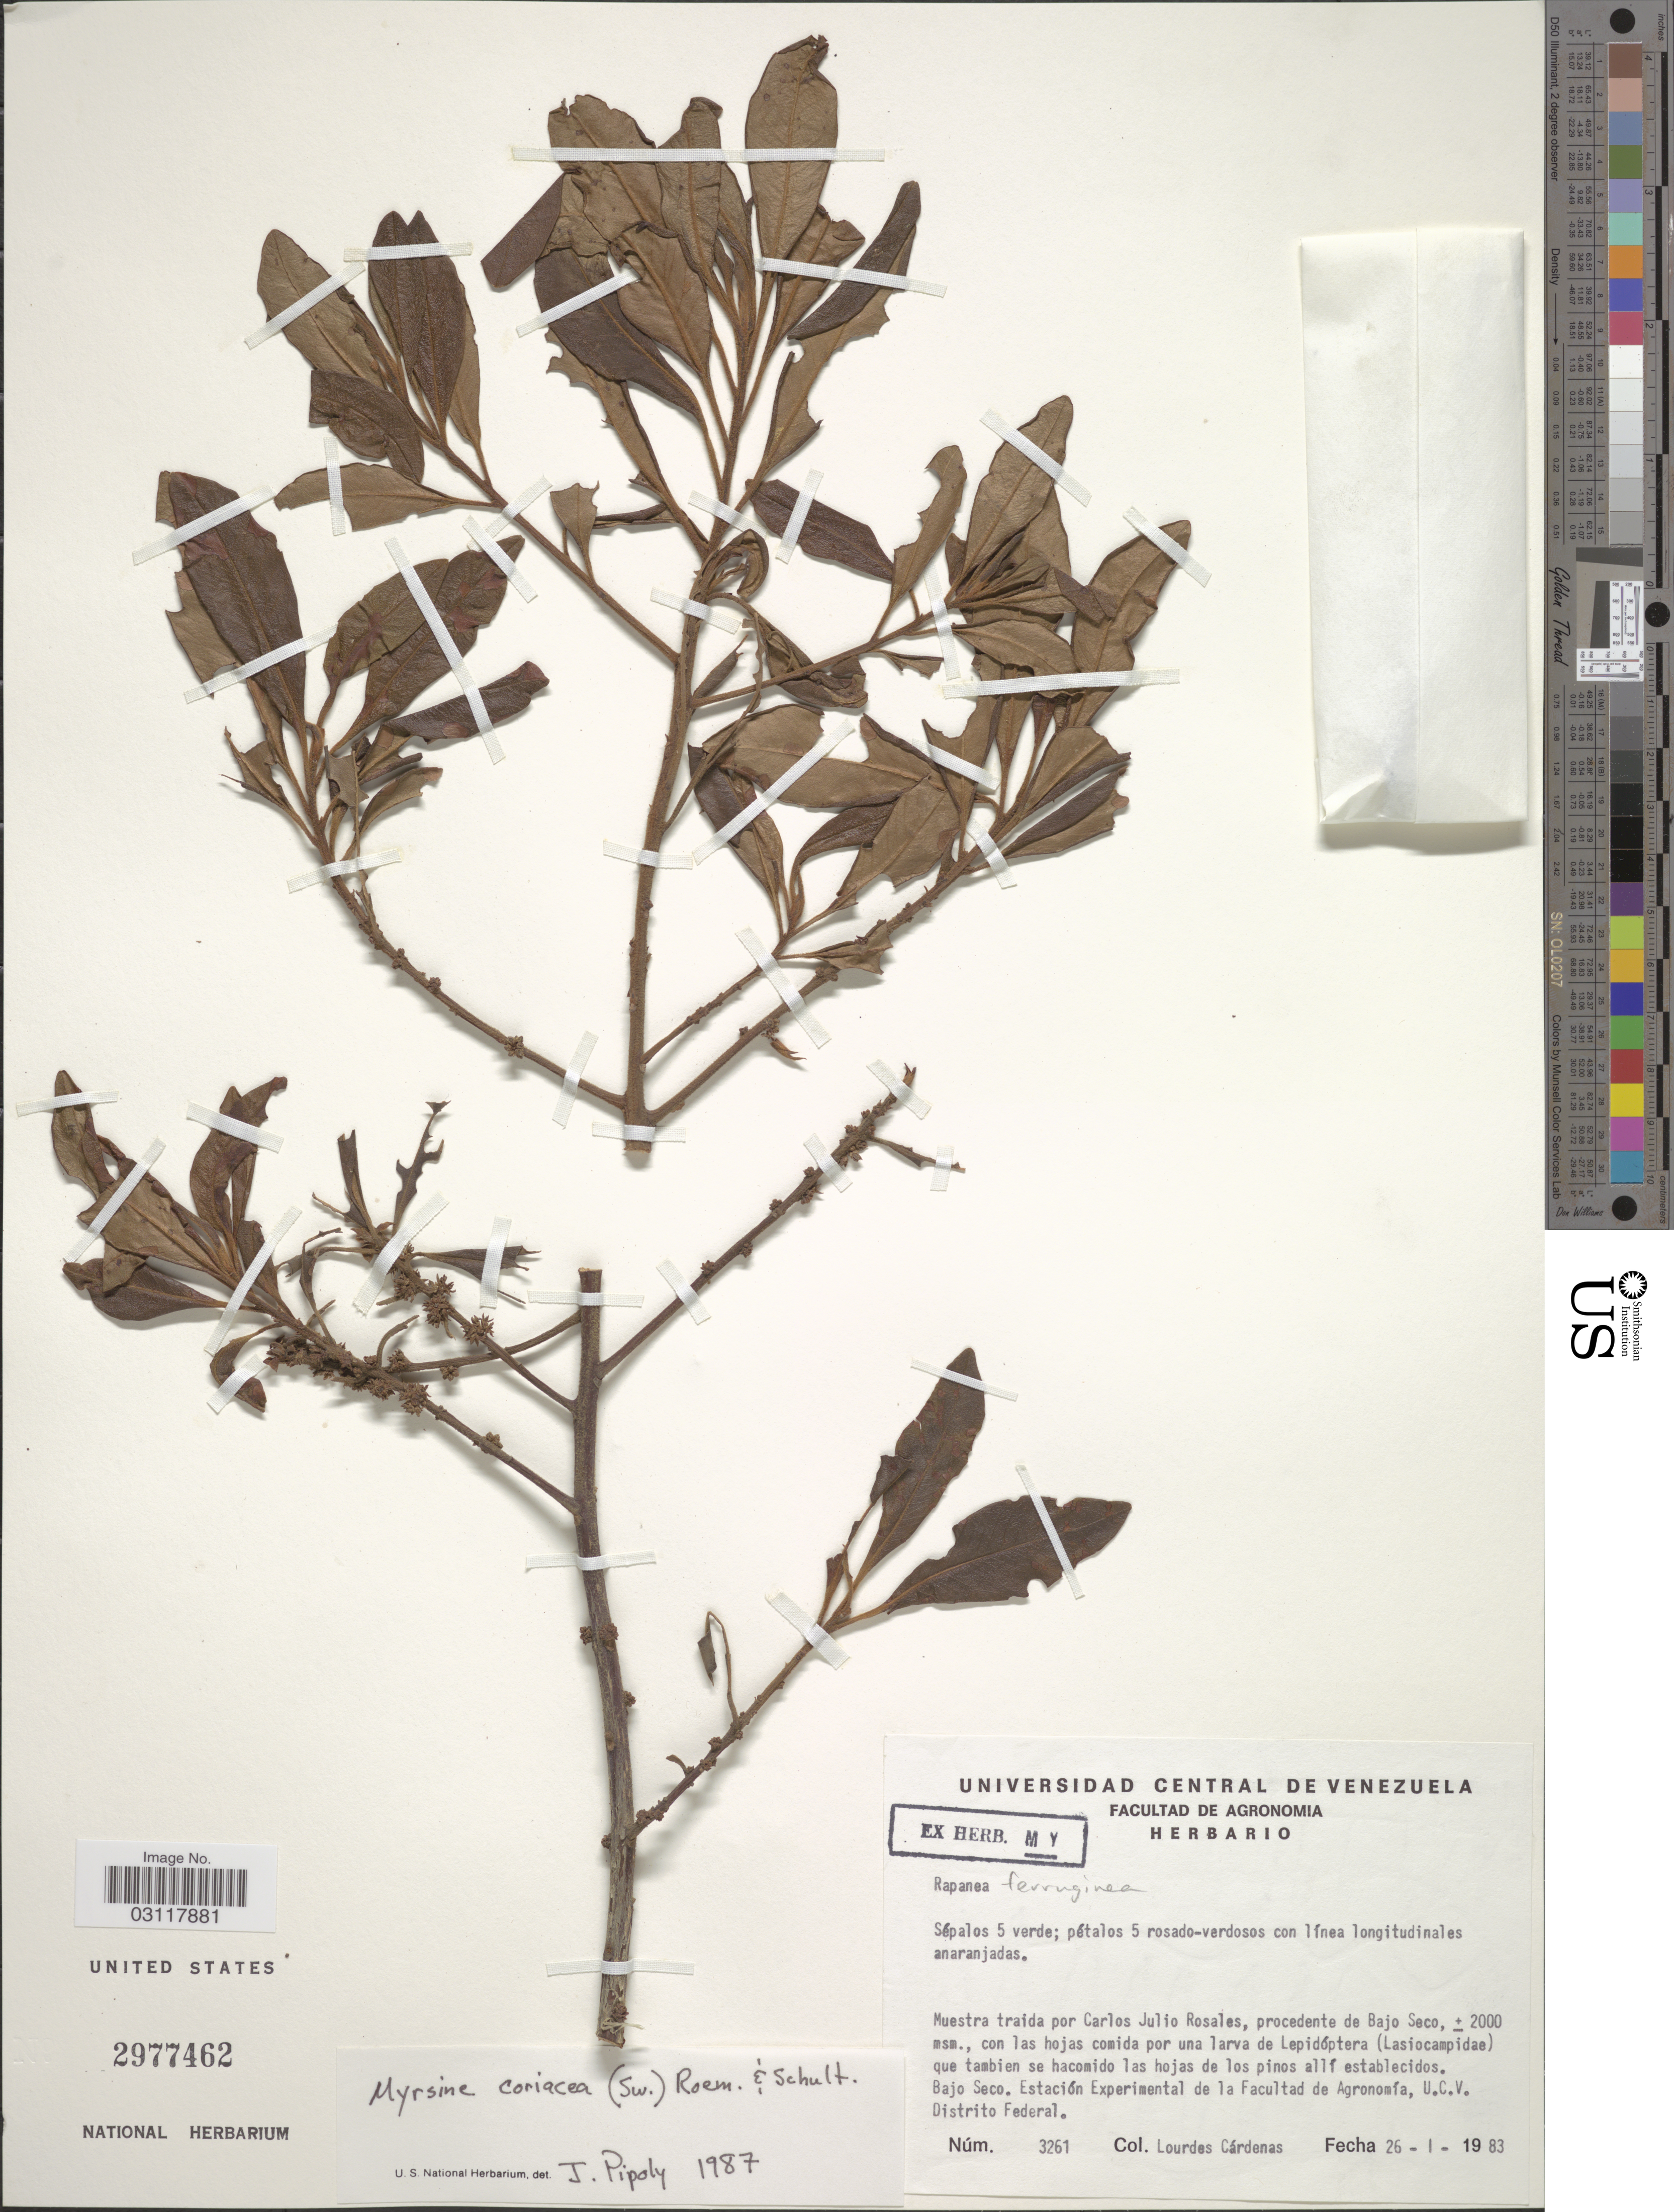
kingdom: Plantae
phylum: Tracheophyta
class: Magnoliopsida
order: Ericales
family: Primulaceae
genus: Rapanea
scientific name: Rapanea ferruginea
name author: (Ruiz & Pav.) Mez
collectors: L. Cárdenas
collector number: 3261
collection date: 1983-01-26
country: Venezuela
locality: Muestra traida por Carlos Julio Rosales, procedente de Bajo Seco, con las hojas comida por una larva de Lepidóptera. Bajo Seco. Estación Experimental de la Facultad de Agronomía, U.C.V. Distrito Federal.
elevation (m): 2000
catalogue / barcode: US 2977462